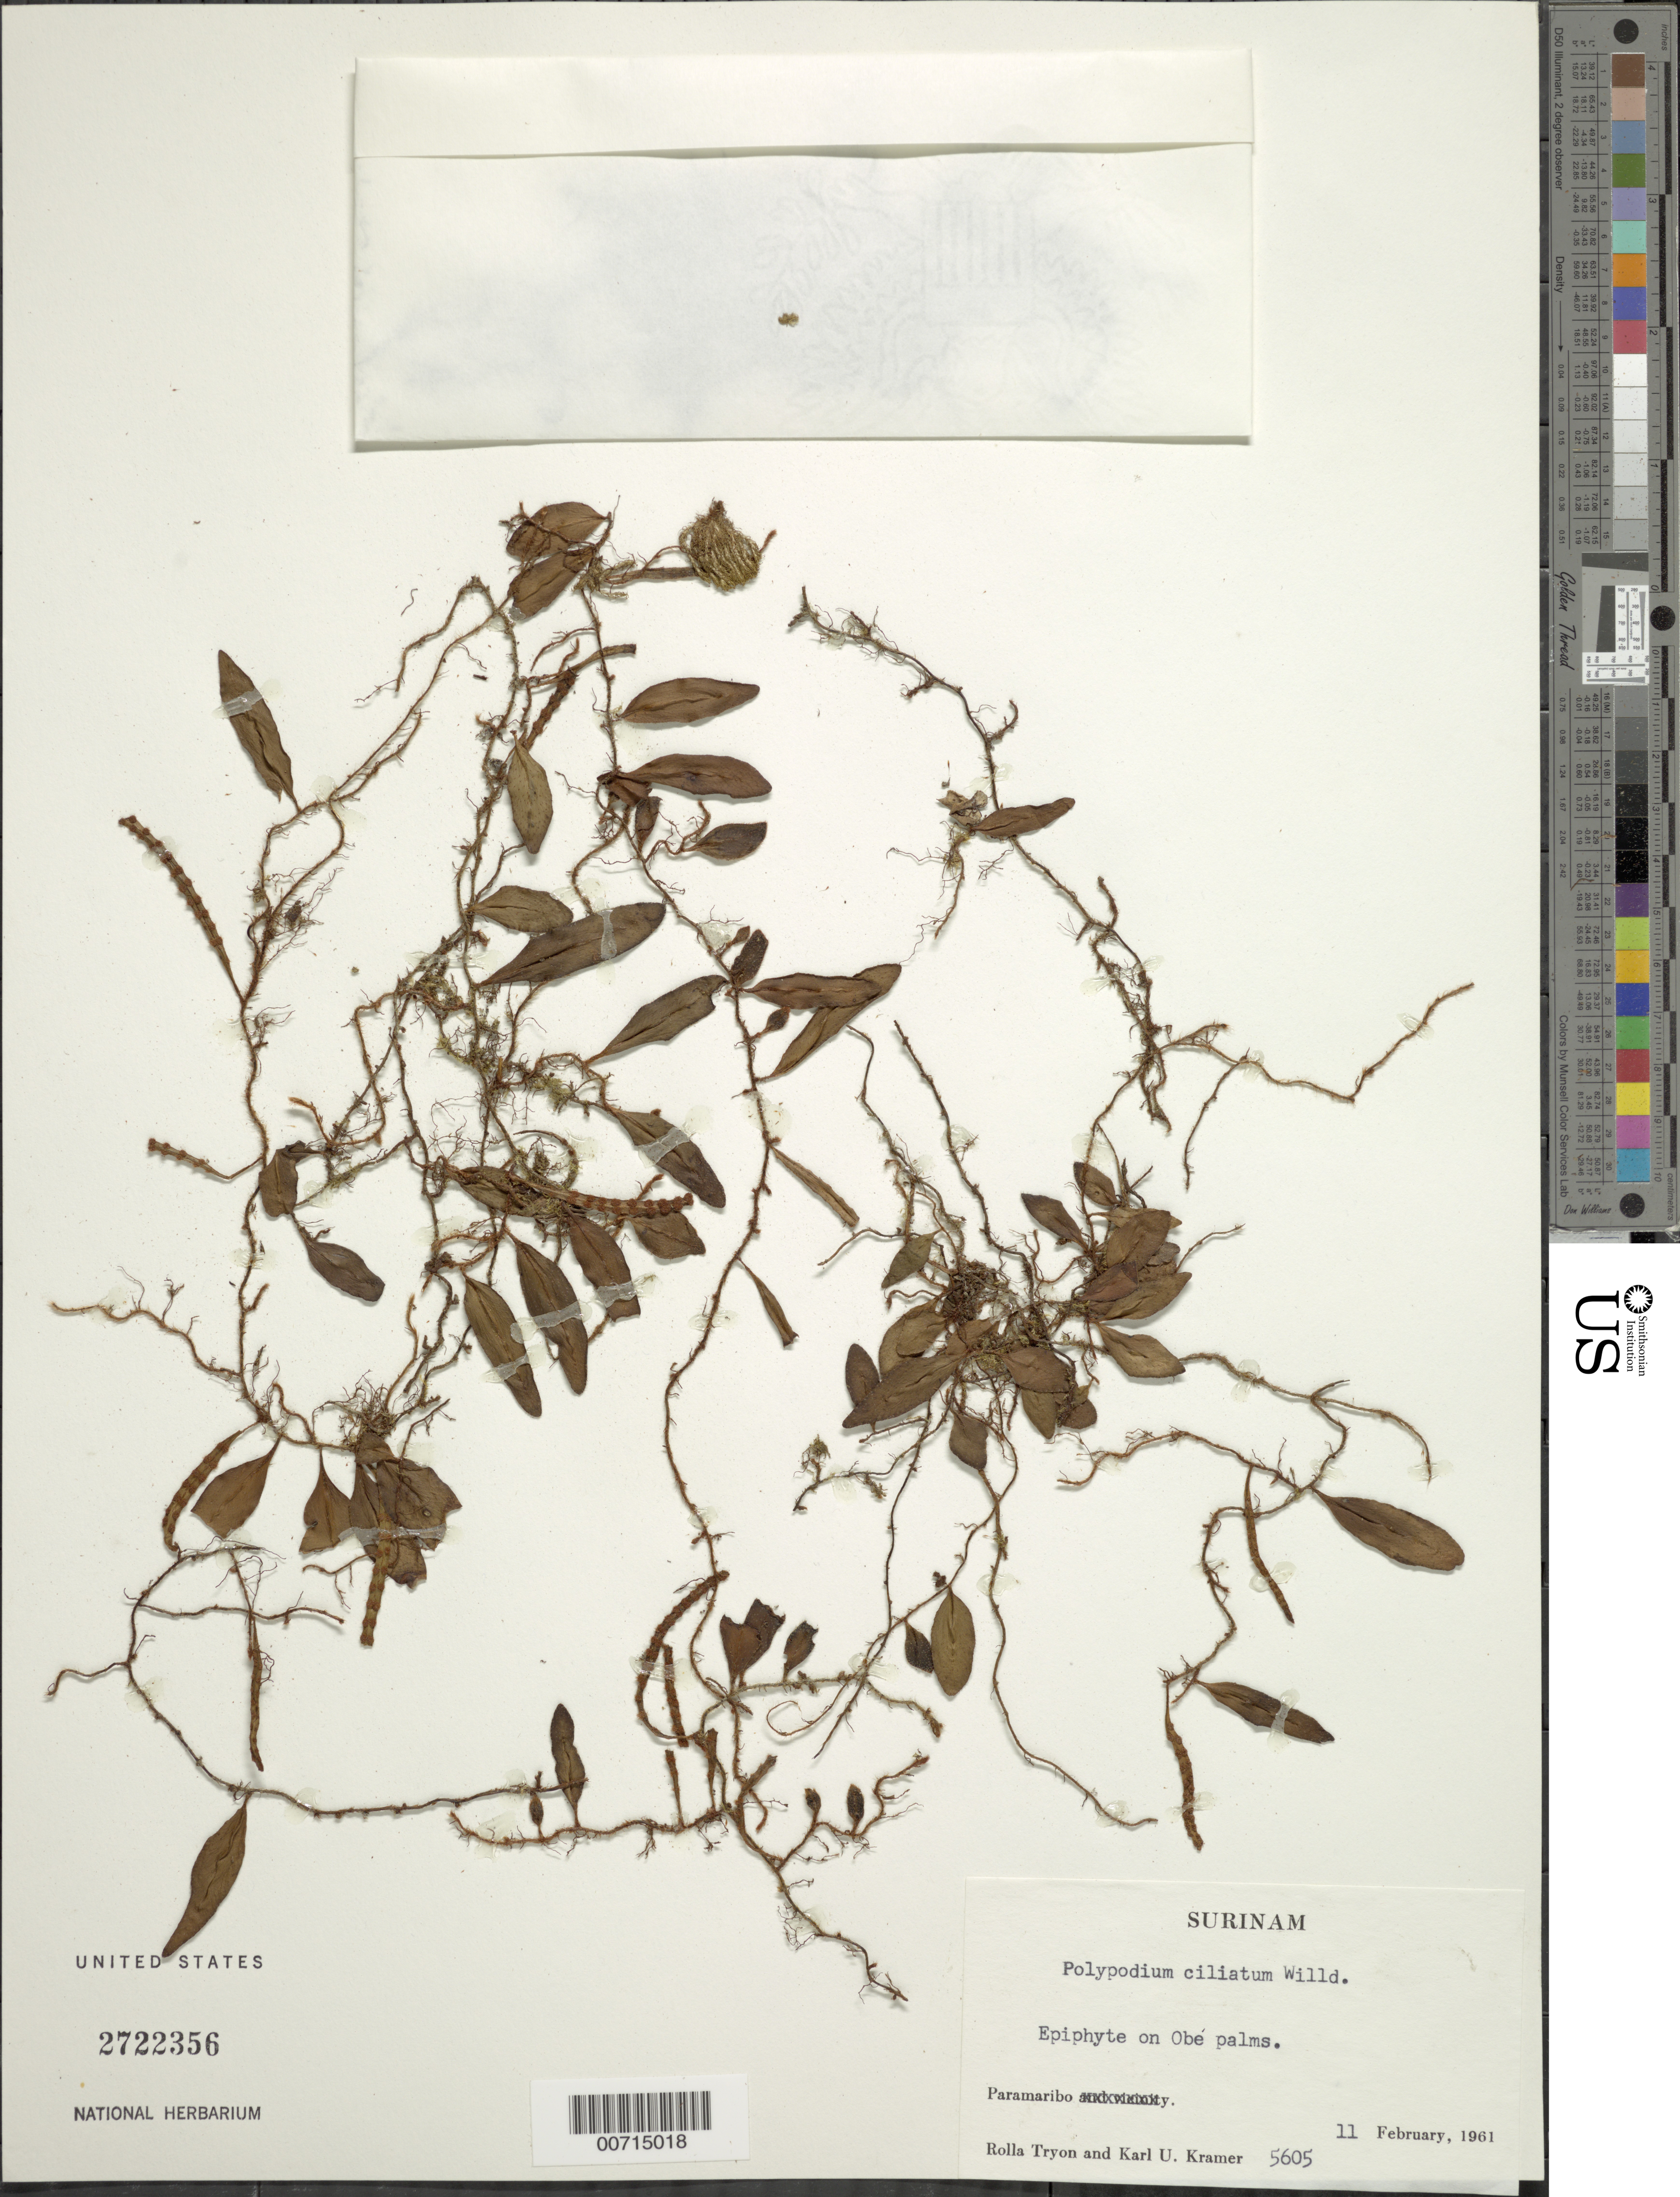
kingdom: Plantae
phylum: Tracheophyta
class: Polypodiopsida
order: Polypodiales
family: Polypodiaceae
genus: Microgramma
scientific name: Microgramma reptans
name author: (Cav.) A.R. Sm.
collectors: R. M. Tryon & K. U. Kramer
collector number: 5605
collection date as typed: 11-Feb-61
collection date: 1961-02-11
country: Suriname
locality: Paramaribo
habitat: On Obé palm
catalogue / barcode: US 2722356